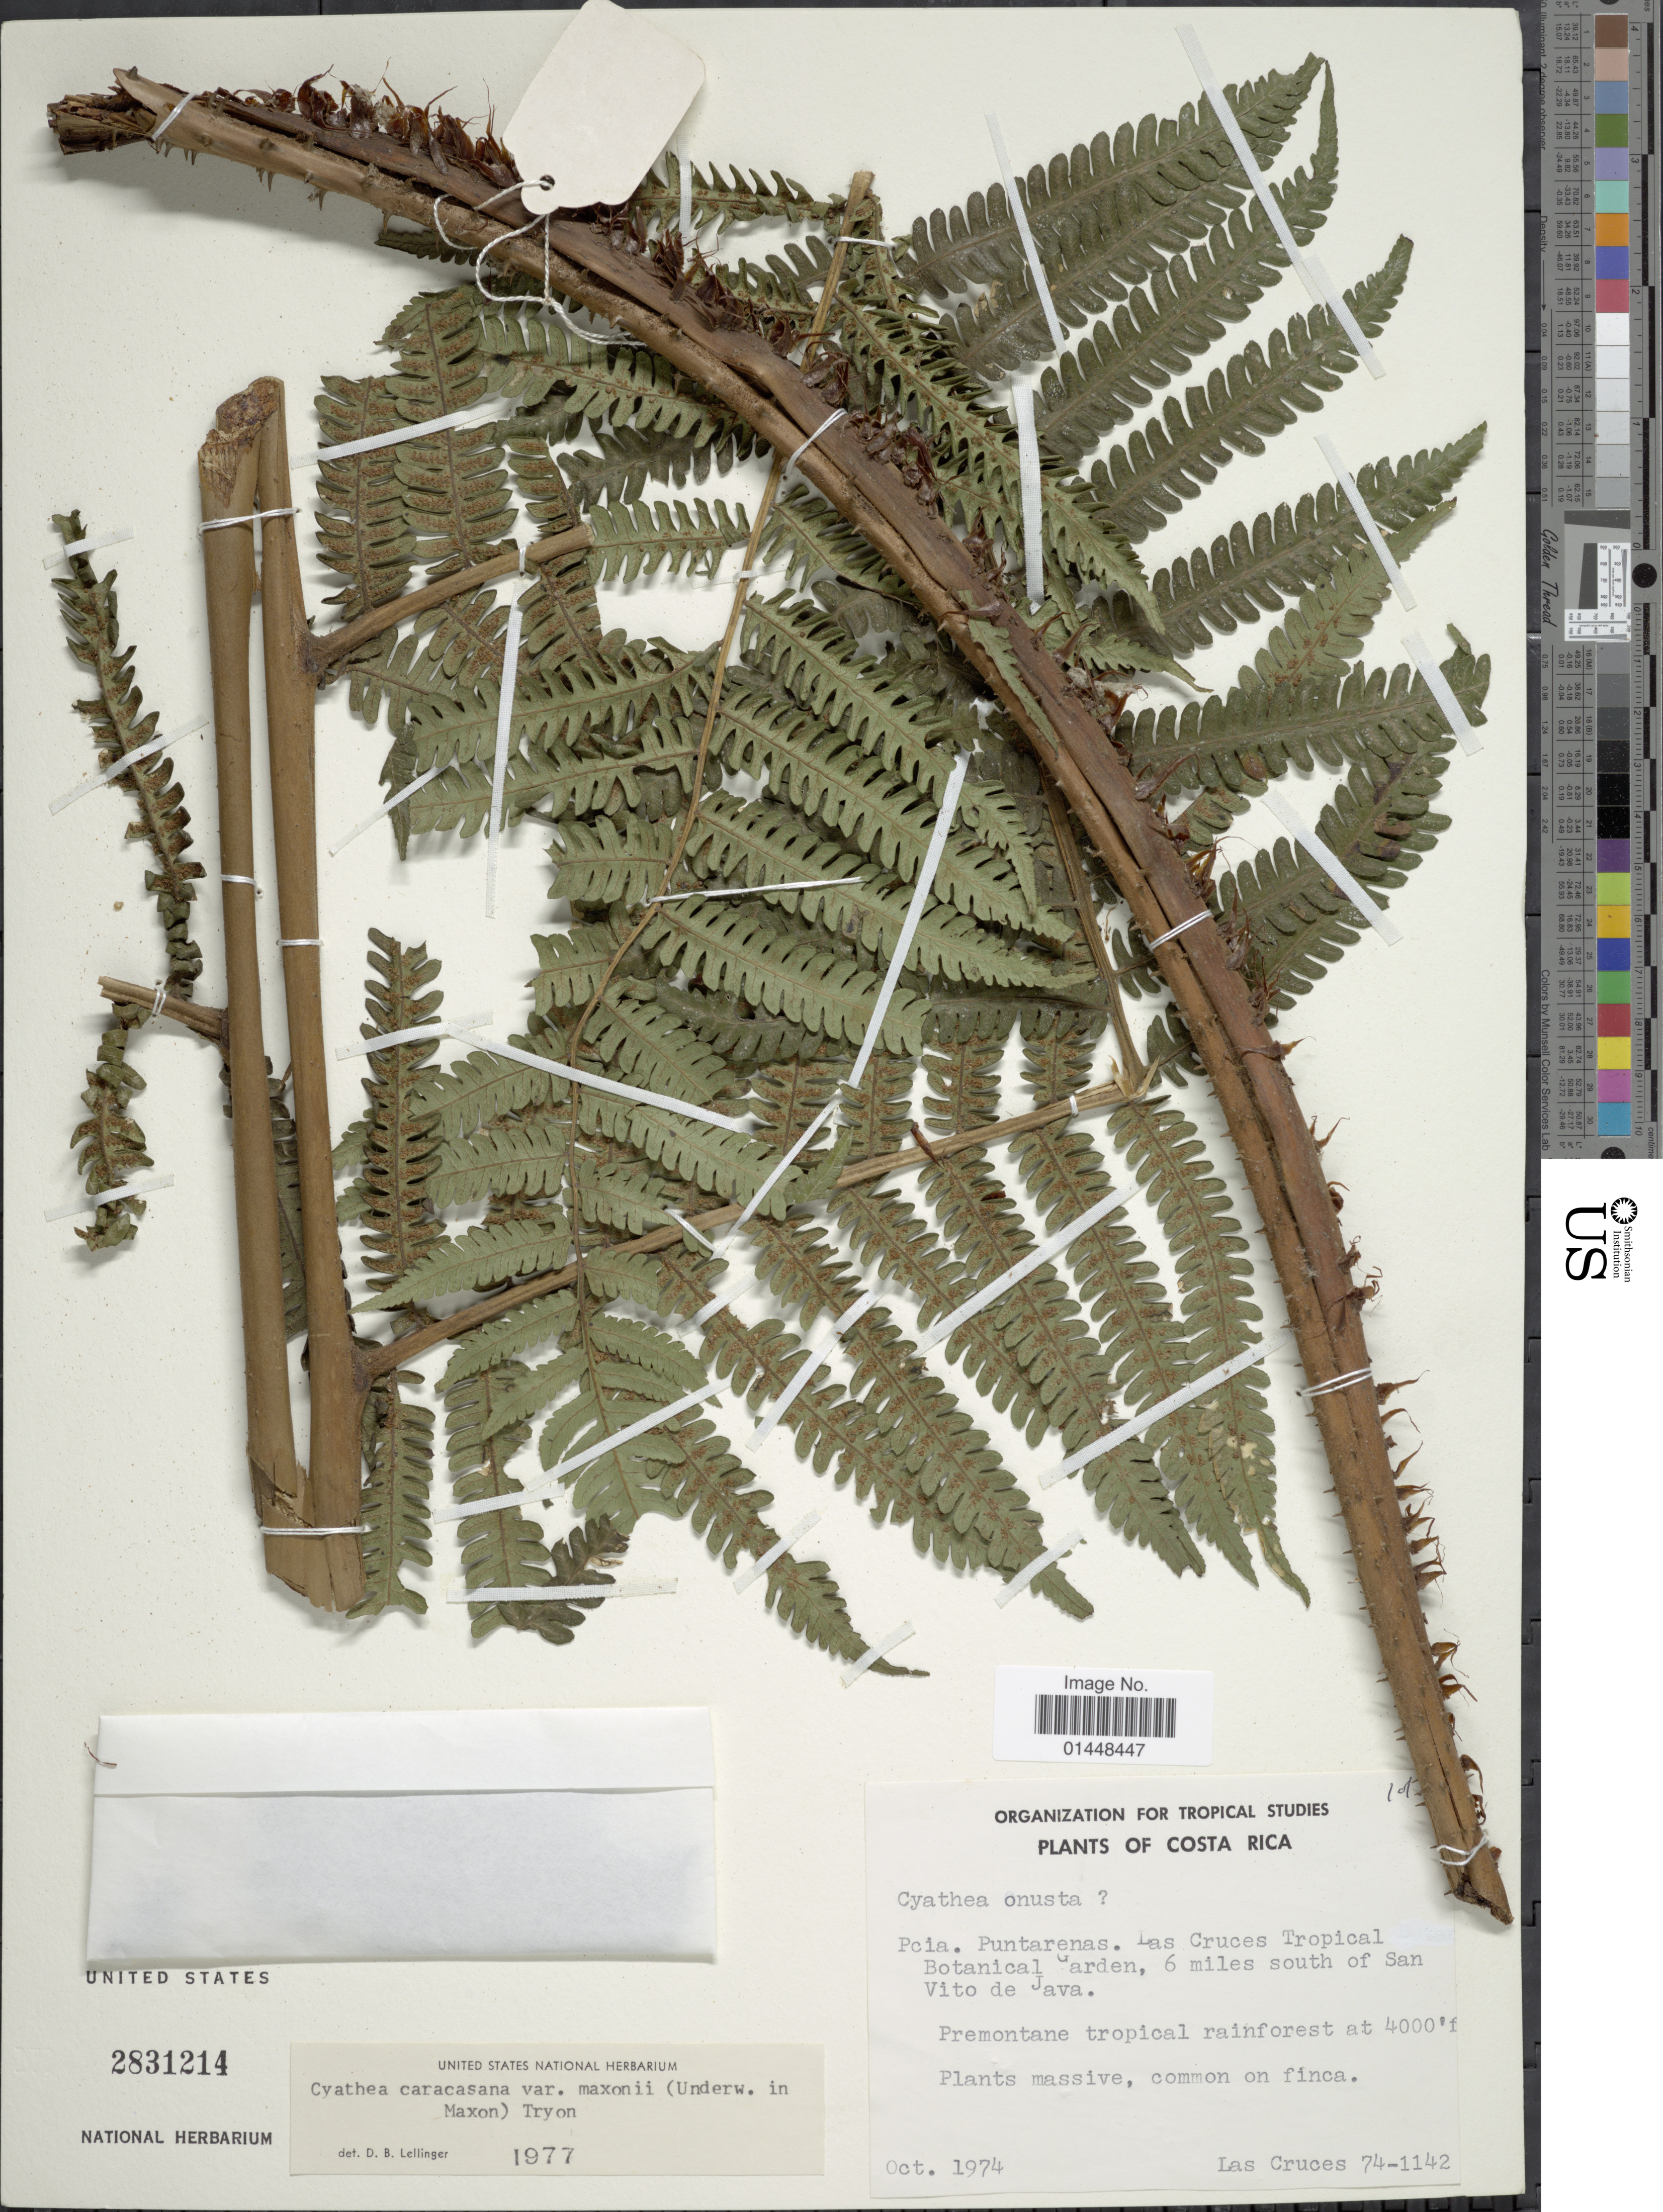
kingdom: Plantae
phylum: Tracheophyta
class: Polypodiopsida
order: Cyatheales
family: Cyatheaceae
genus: Cyathea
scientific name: Cyathea caracasana var. maxonii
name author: (Underw.) R.M. Tryon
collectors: Las Cruces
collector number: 74-1142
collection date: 1974-10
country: Costa Rica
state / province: Puntarenas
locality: Las Cruces Tropical Botanical Garden, 6 miles south of San Vito de Java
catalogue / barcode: US 2831241